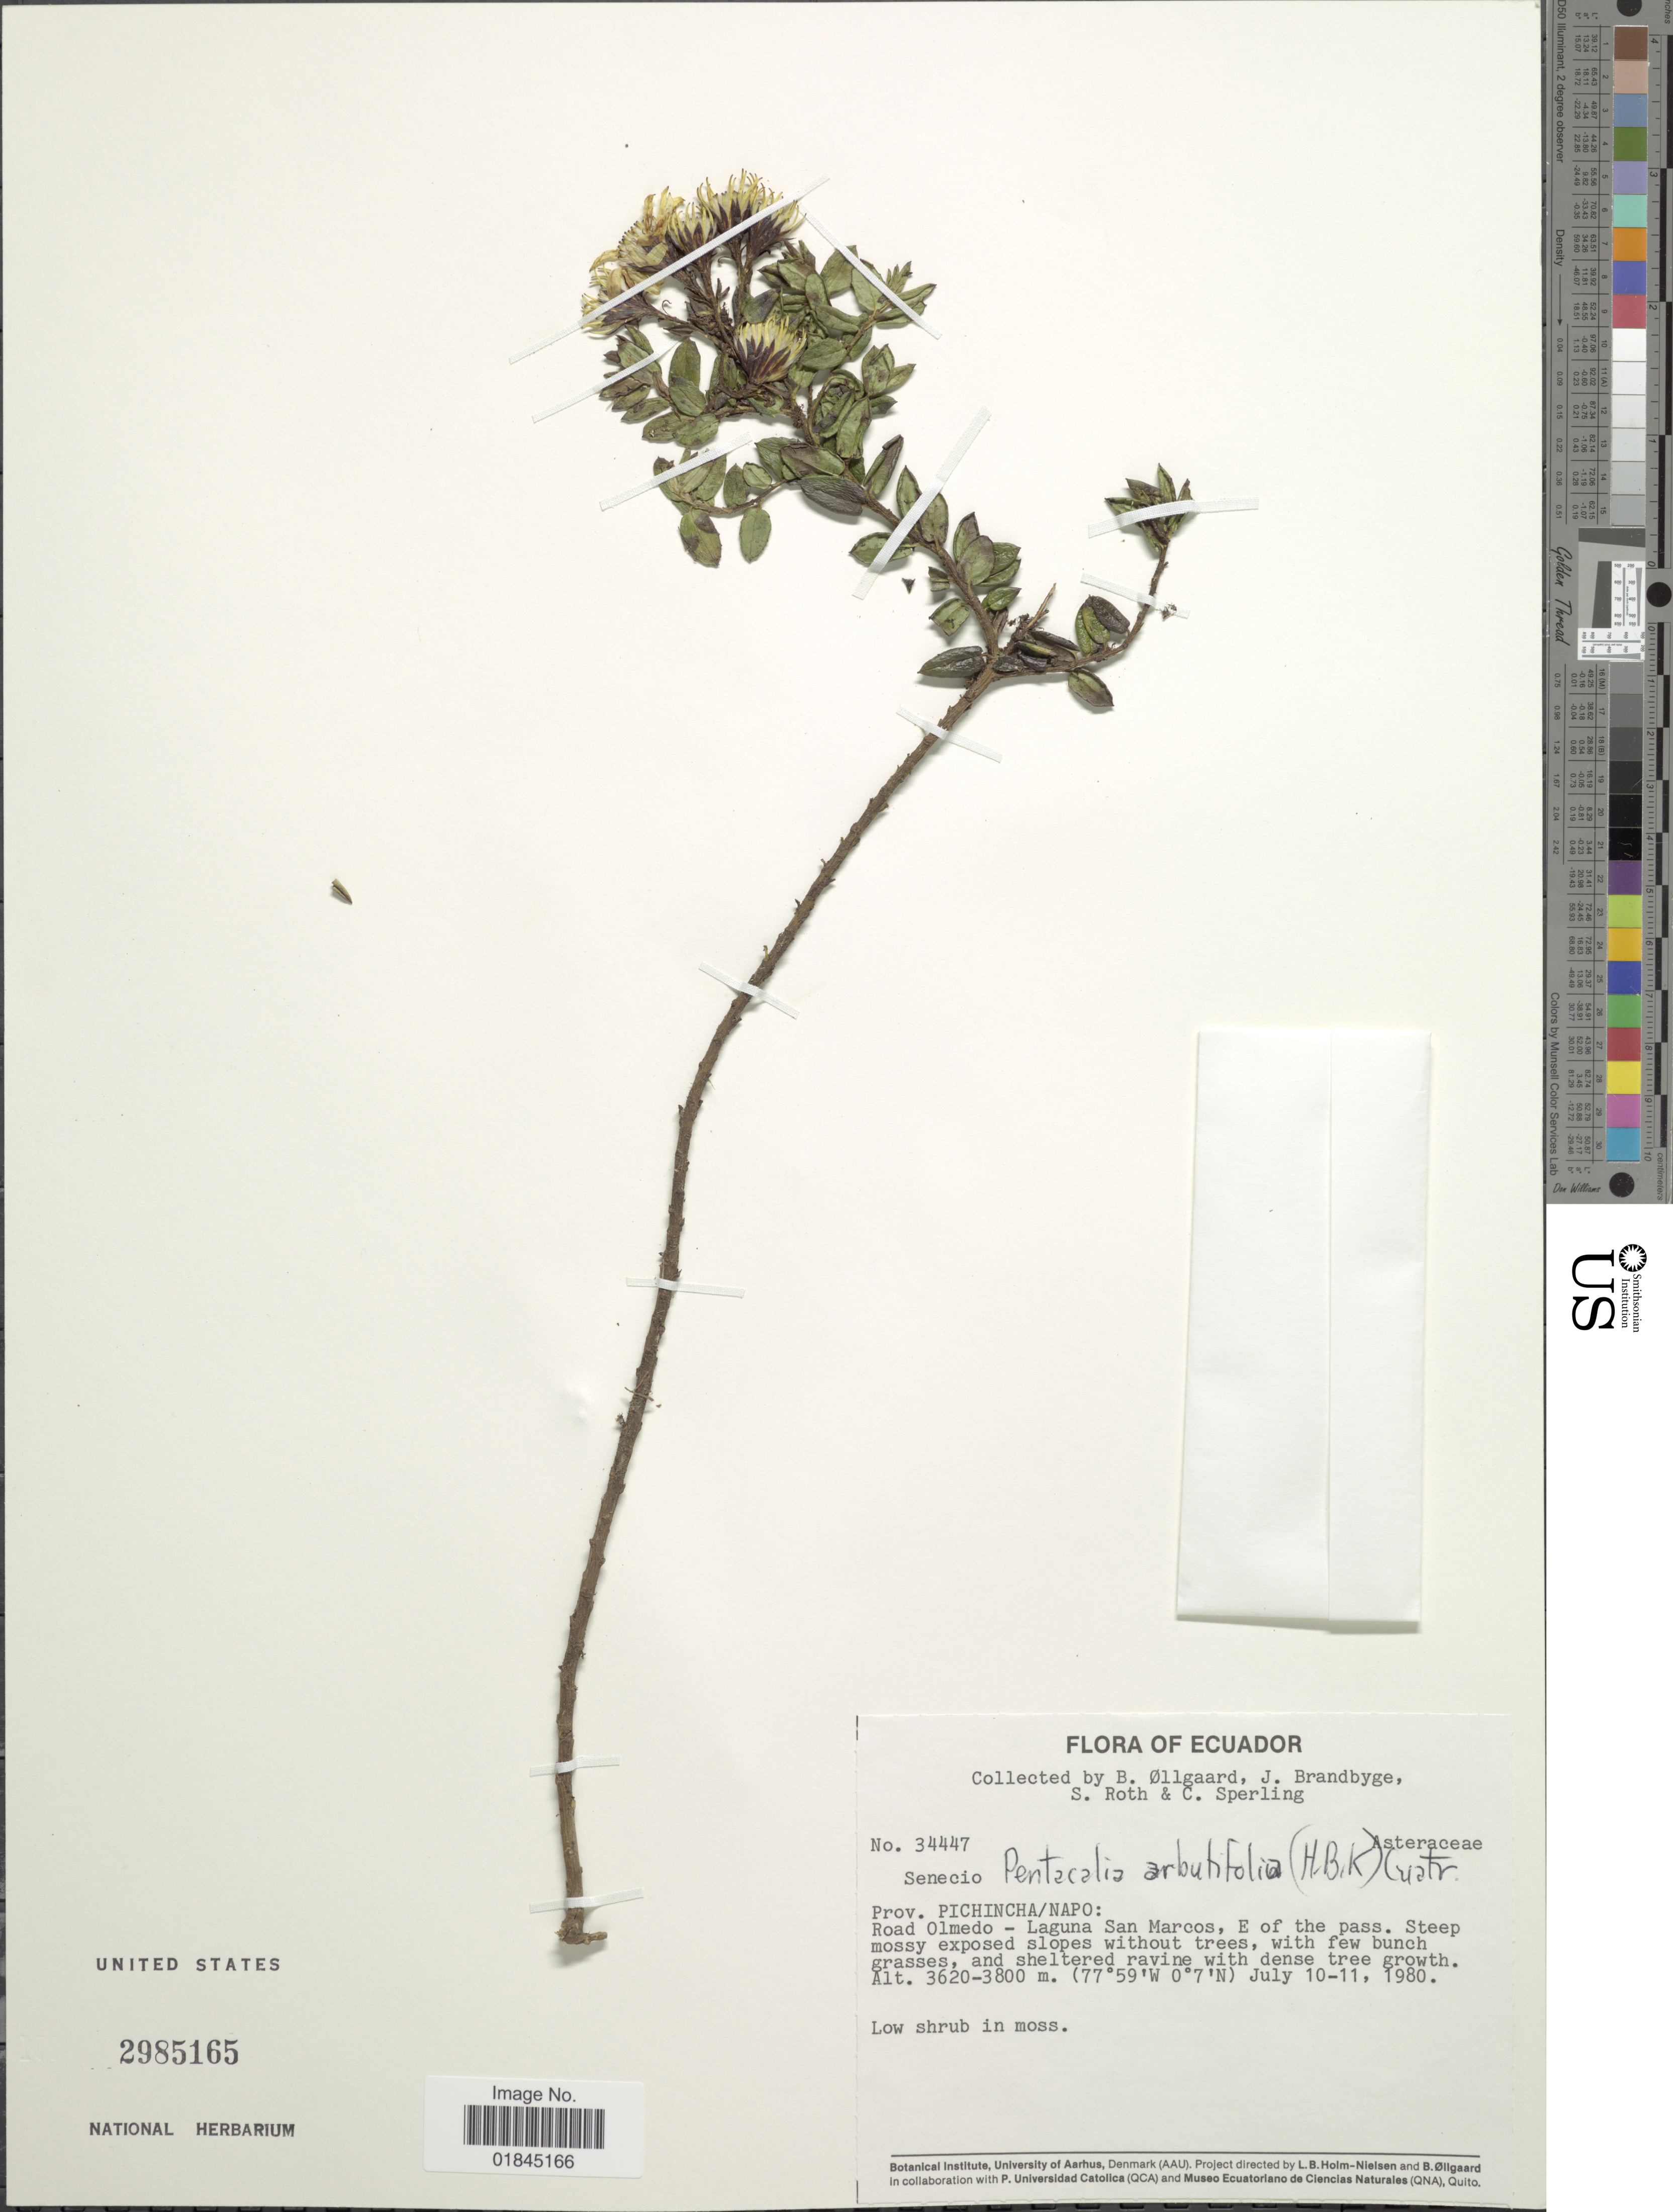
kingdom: Plantae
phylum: Tracheophyta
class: Magnoliopsida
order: Asterales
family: Asteraceae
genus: Pentacalia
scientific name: Pentacalia arbutifolia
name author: (Kunth) Cuatrec.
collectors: B. Øllgaard, J. Brandbyge, S. Roth & C. Sperling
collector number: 34447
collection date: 1980-07-10/1980-07-11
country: Ecuador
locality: Prov. Pichincha/Napo: Road Olmedo - Laguna San Marcos, E of the pass.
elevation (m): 3620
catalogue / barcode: US 2985165